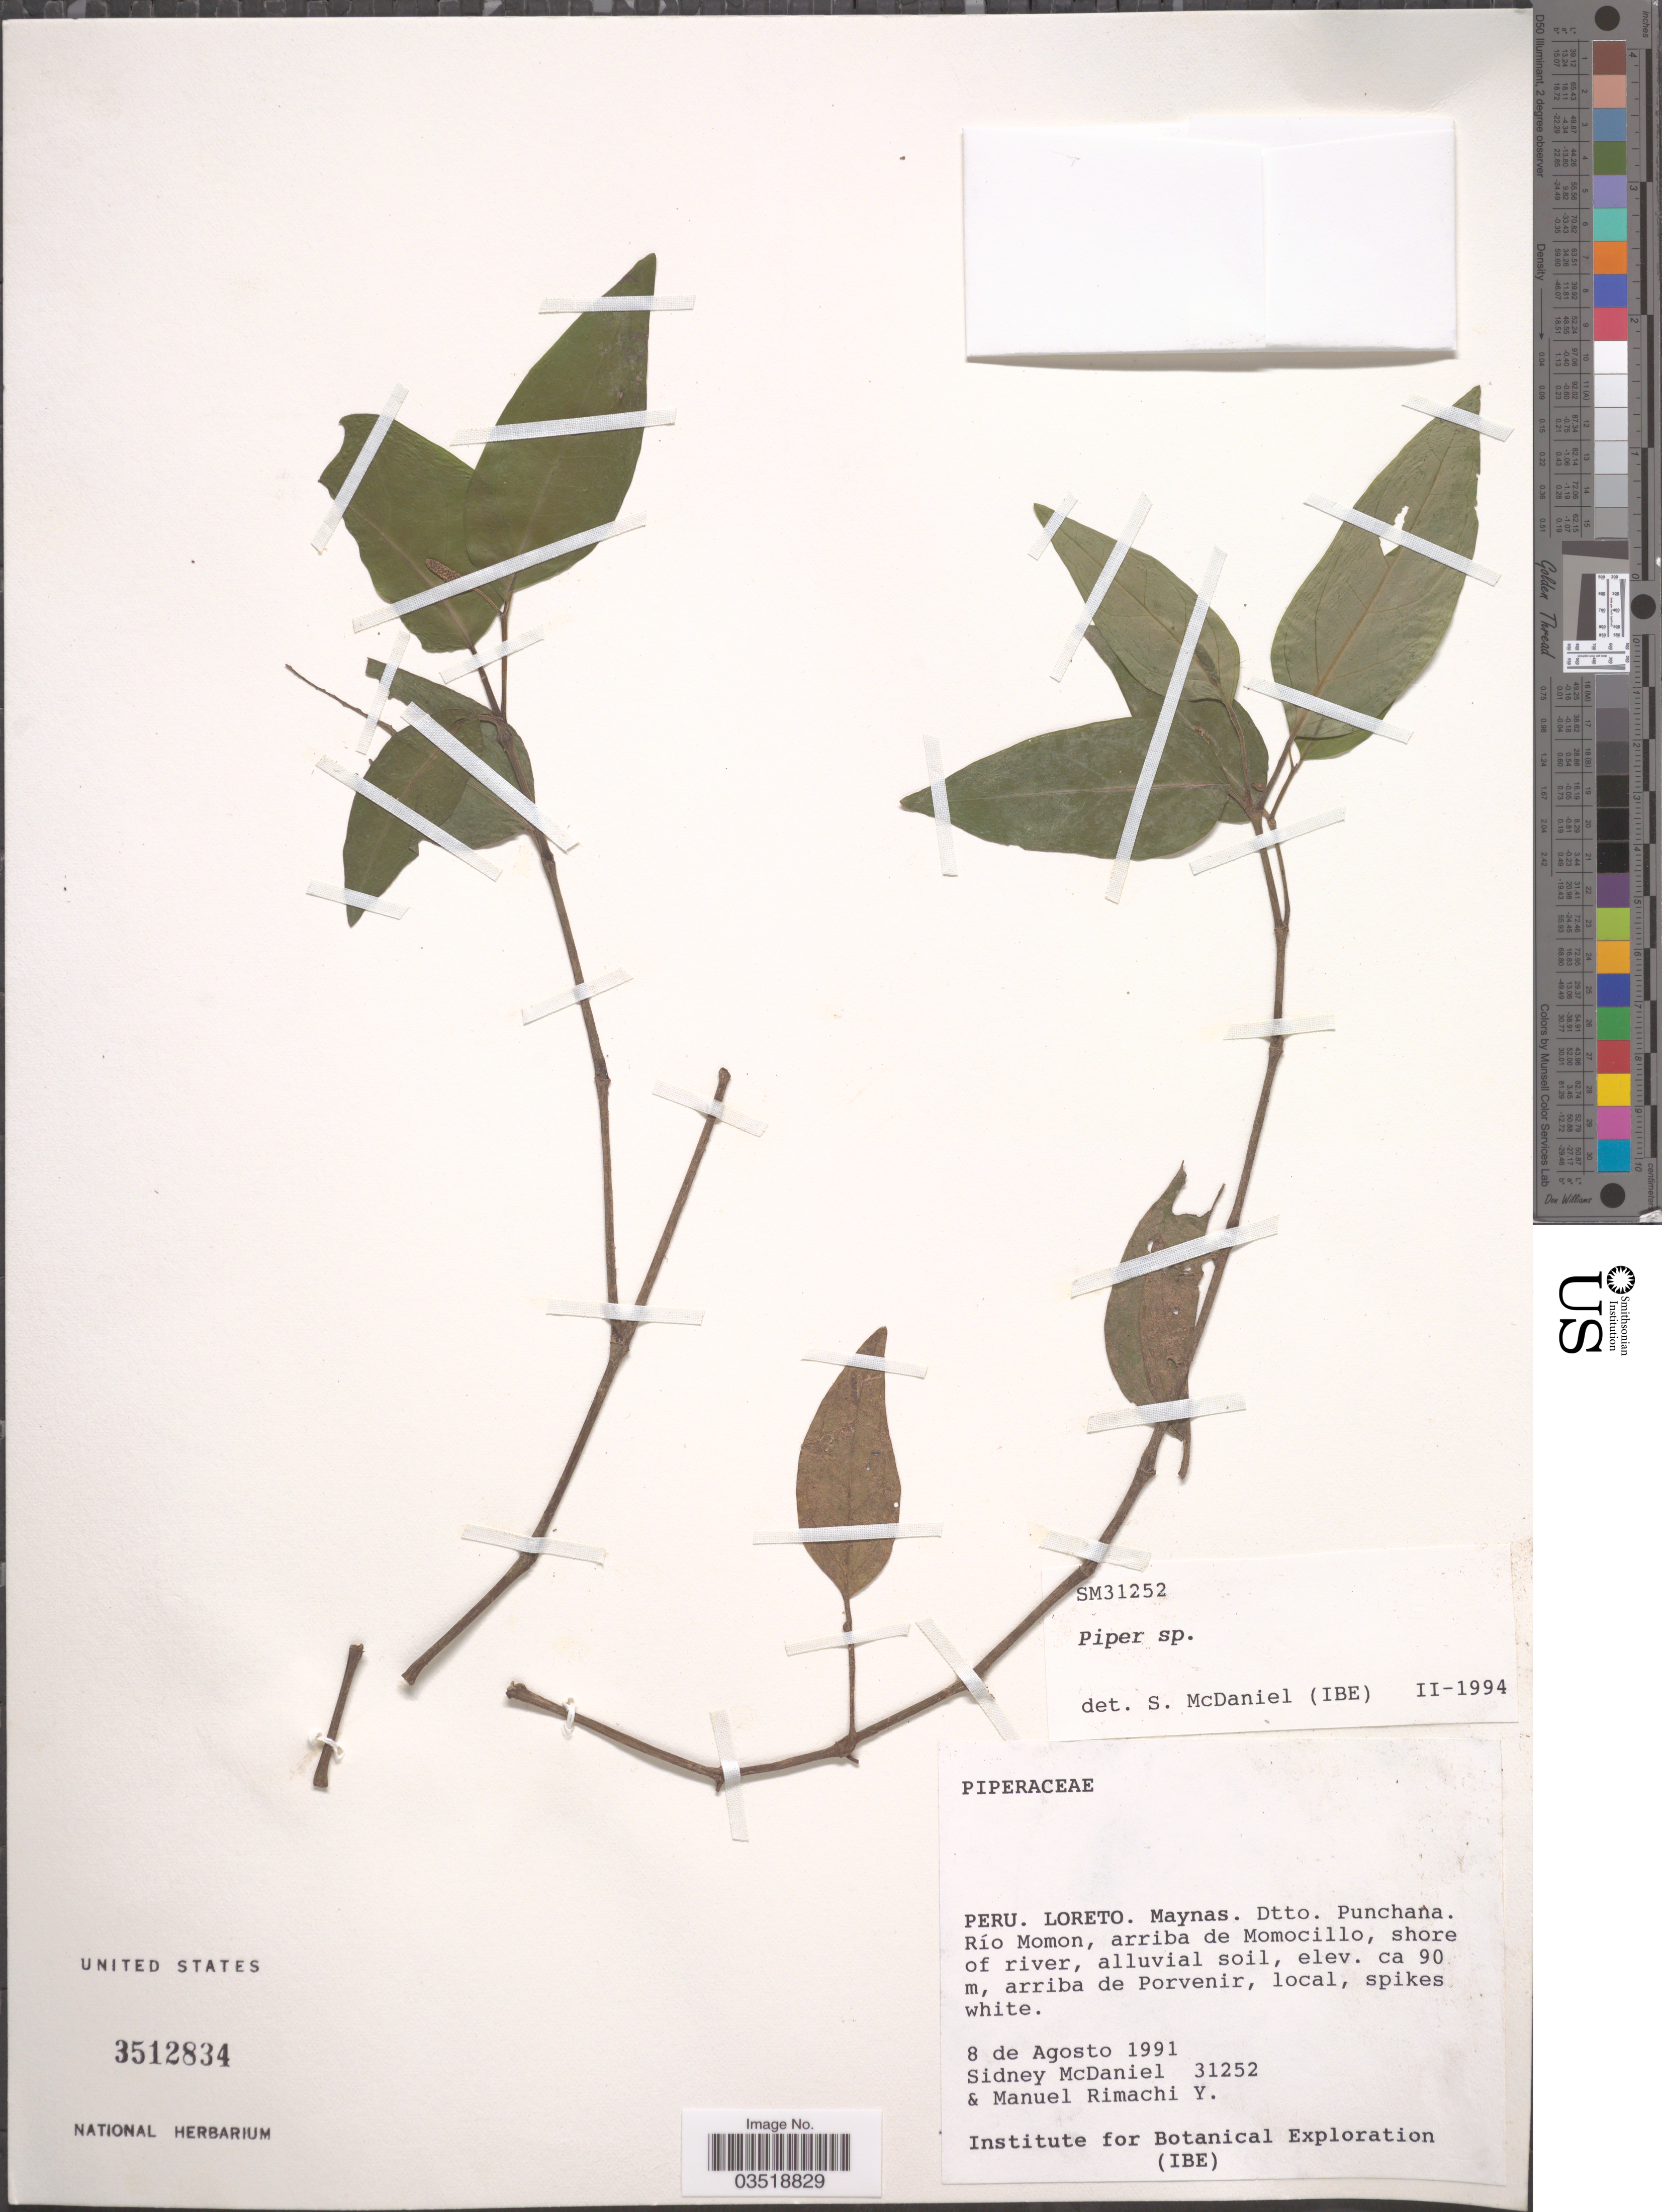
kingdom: Plantae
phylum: Tracheophyta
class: Magnoliopsida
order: Piperales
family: Piperaceae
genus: Piper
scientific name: Piper sp.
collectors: S. McDaniel & M. Rimachi Y.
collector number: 31252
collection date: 1991-08-08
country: Peru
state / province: Loreto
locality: Maynas. Dtto. Punchana. Río Momon, arriba de Momocillo, shore of river, alluvial soil, arriba de Porvenir.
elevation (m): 90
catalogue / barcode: US 3512834